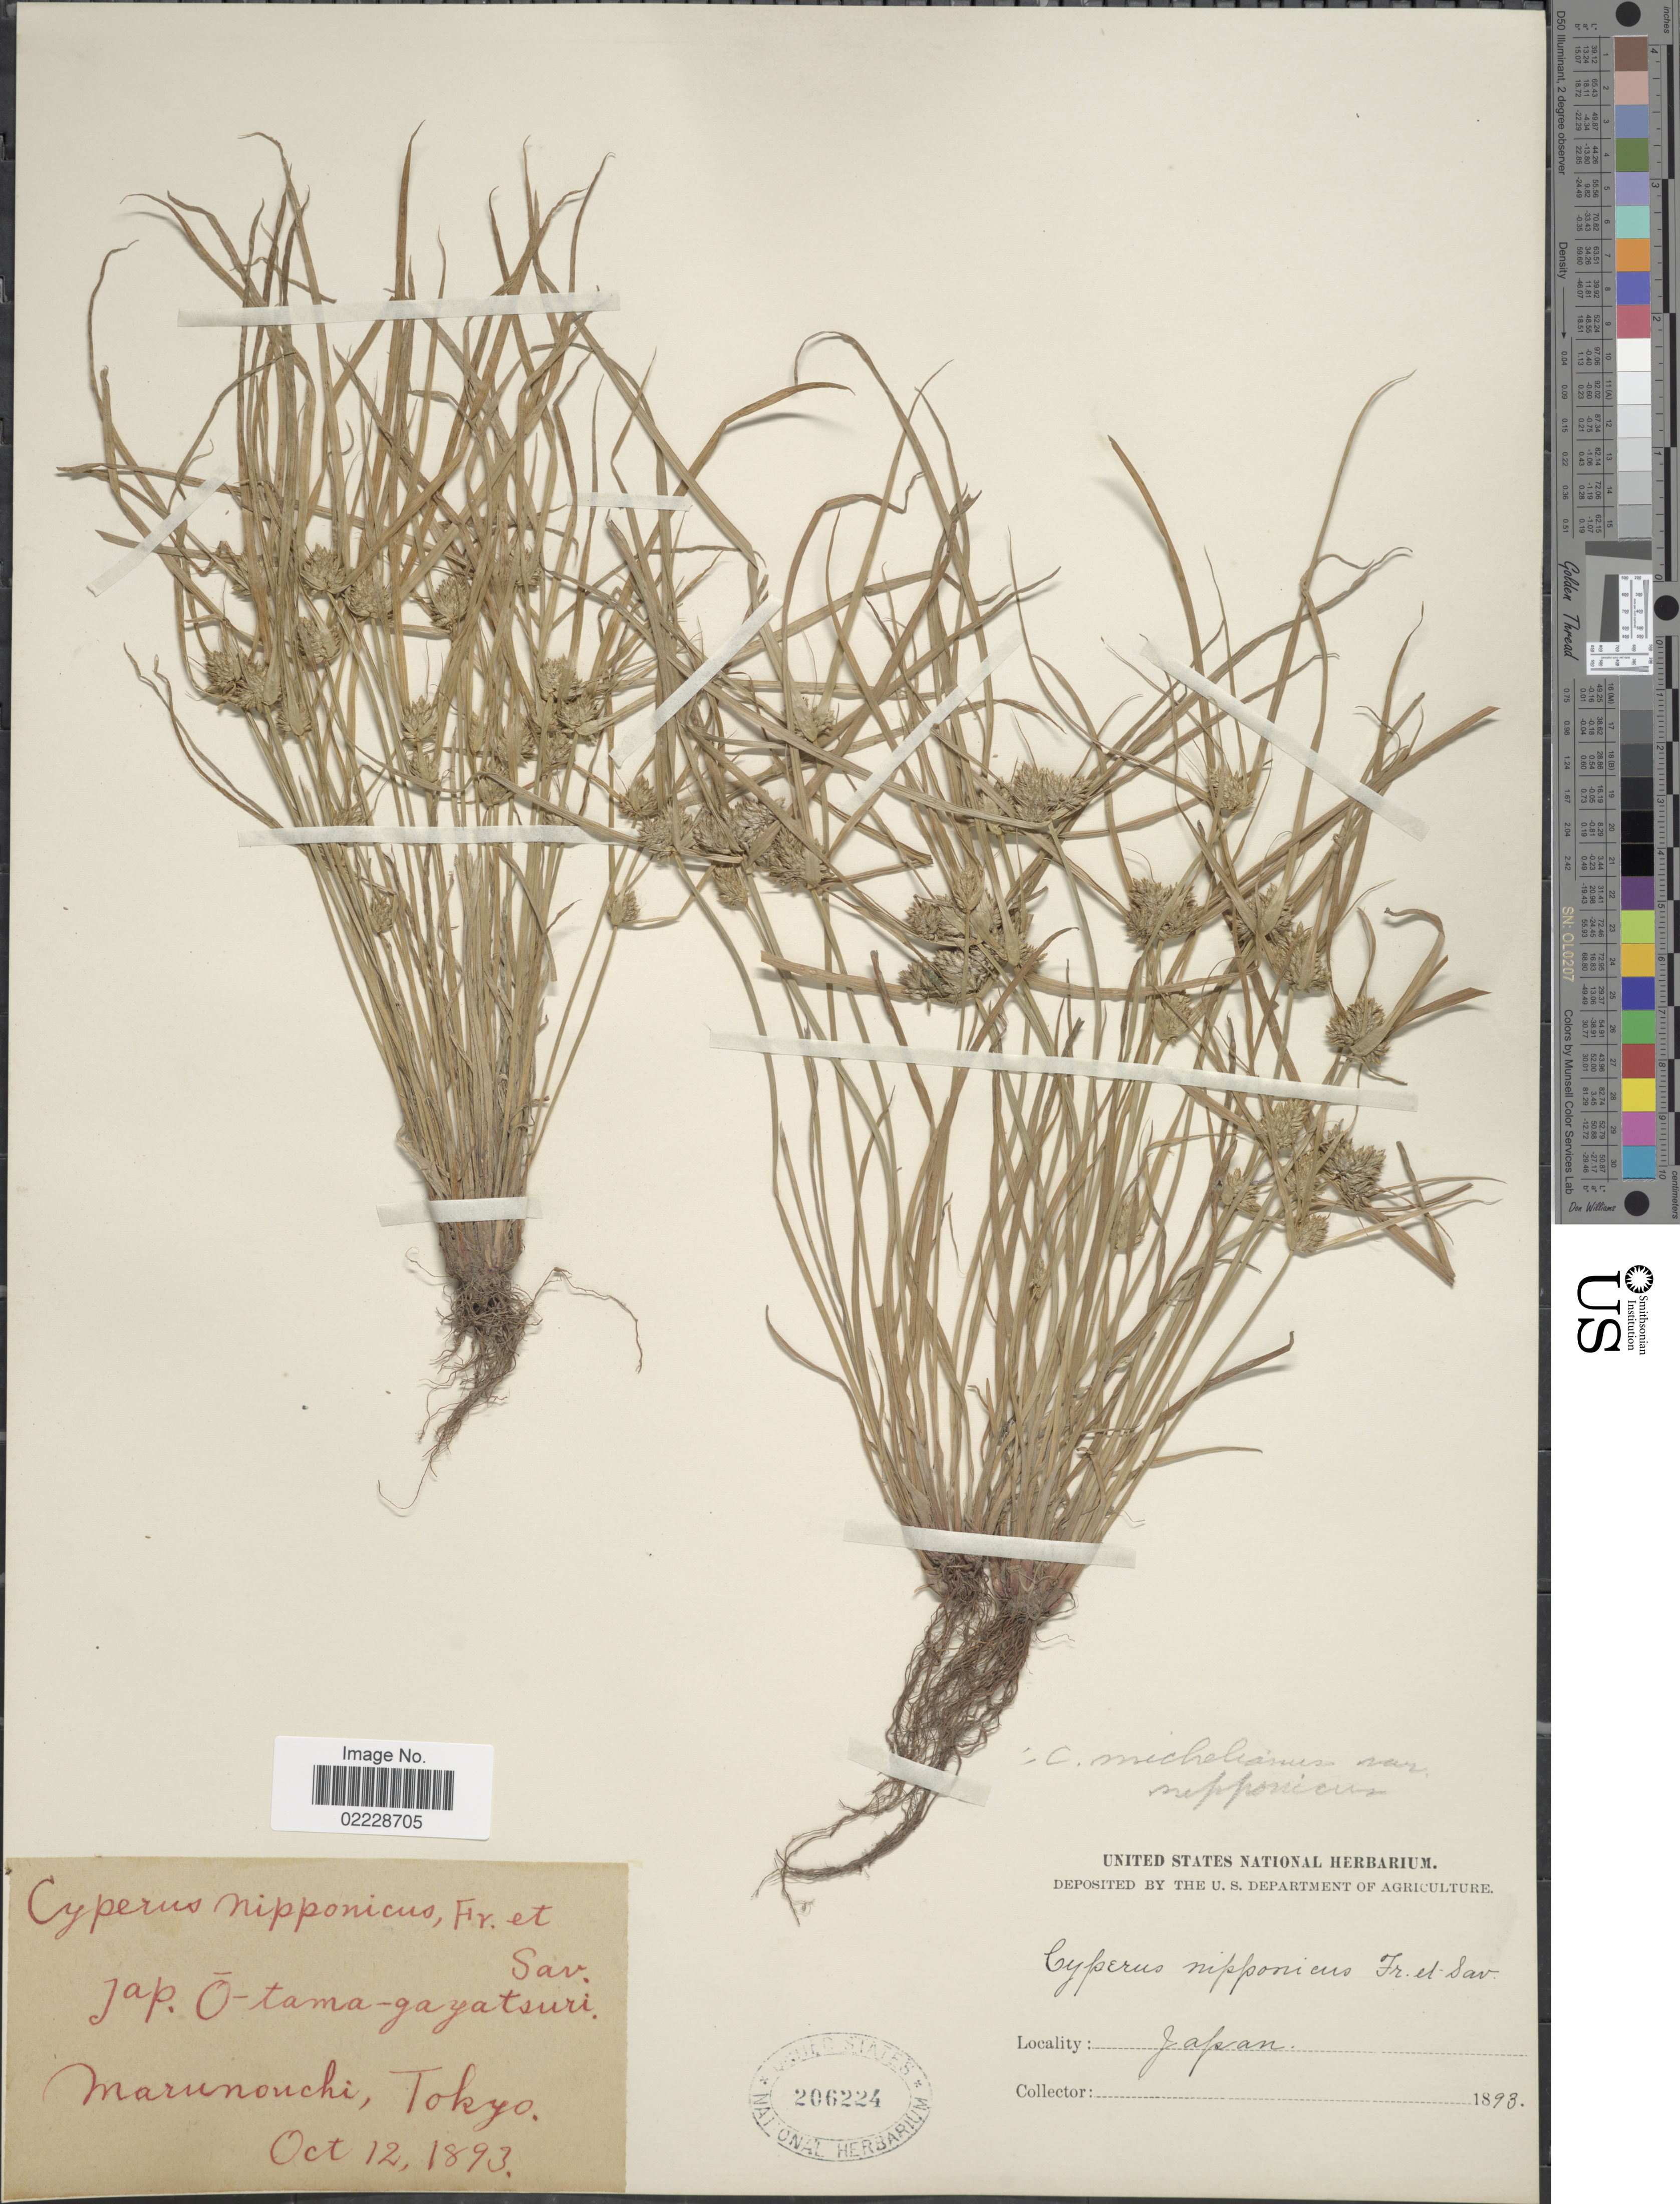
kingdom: Plantae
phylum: Tracheophyta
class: Liliopsida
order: Poales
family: Cyperaceae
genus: Cyperus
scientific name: Cyperus michelianus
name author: (L.) Delile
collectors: ex herb. United States National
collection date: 1893-10-12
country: Japan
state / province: Tokyo, Federal City of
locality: Marunouchi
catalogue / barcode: US 206224